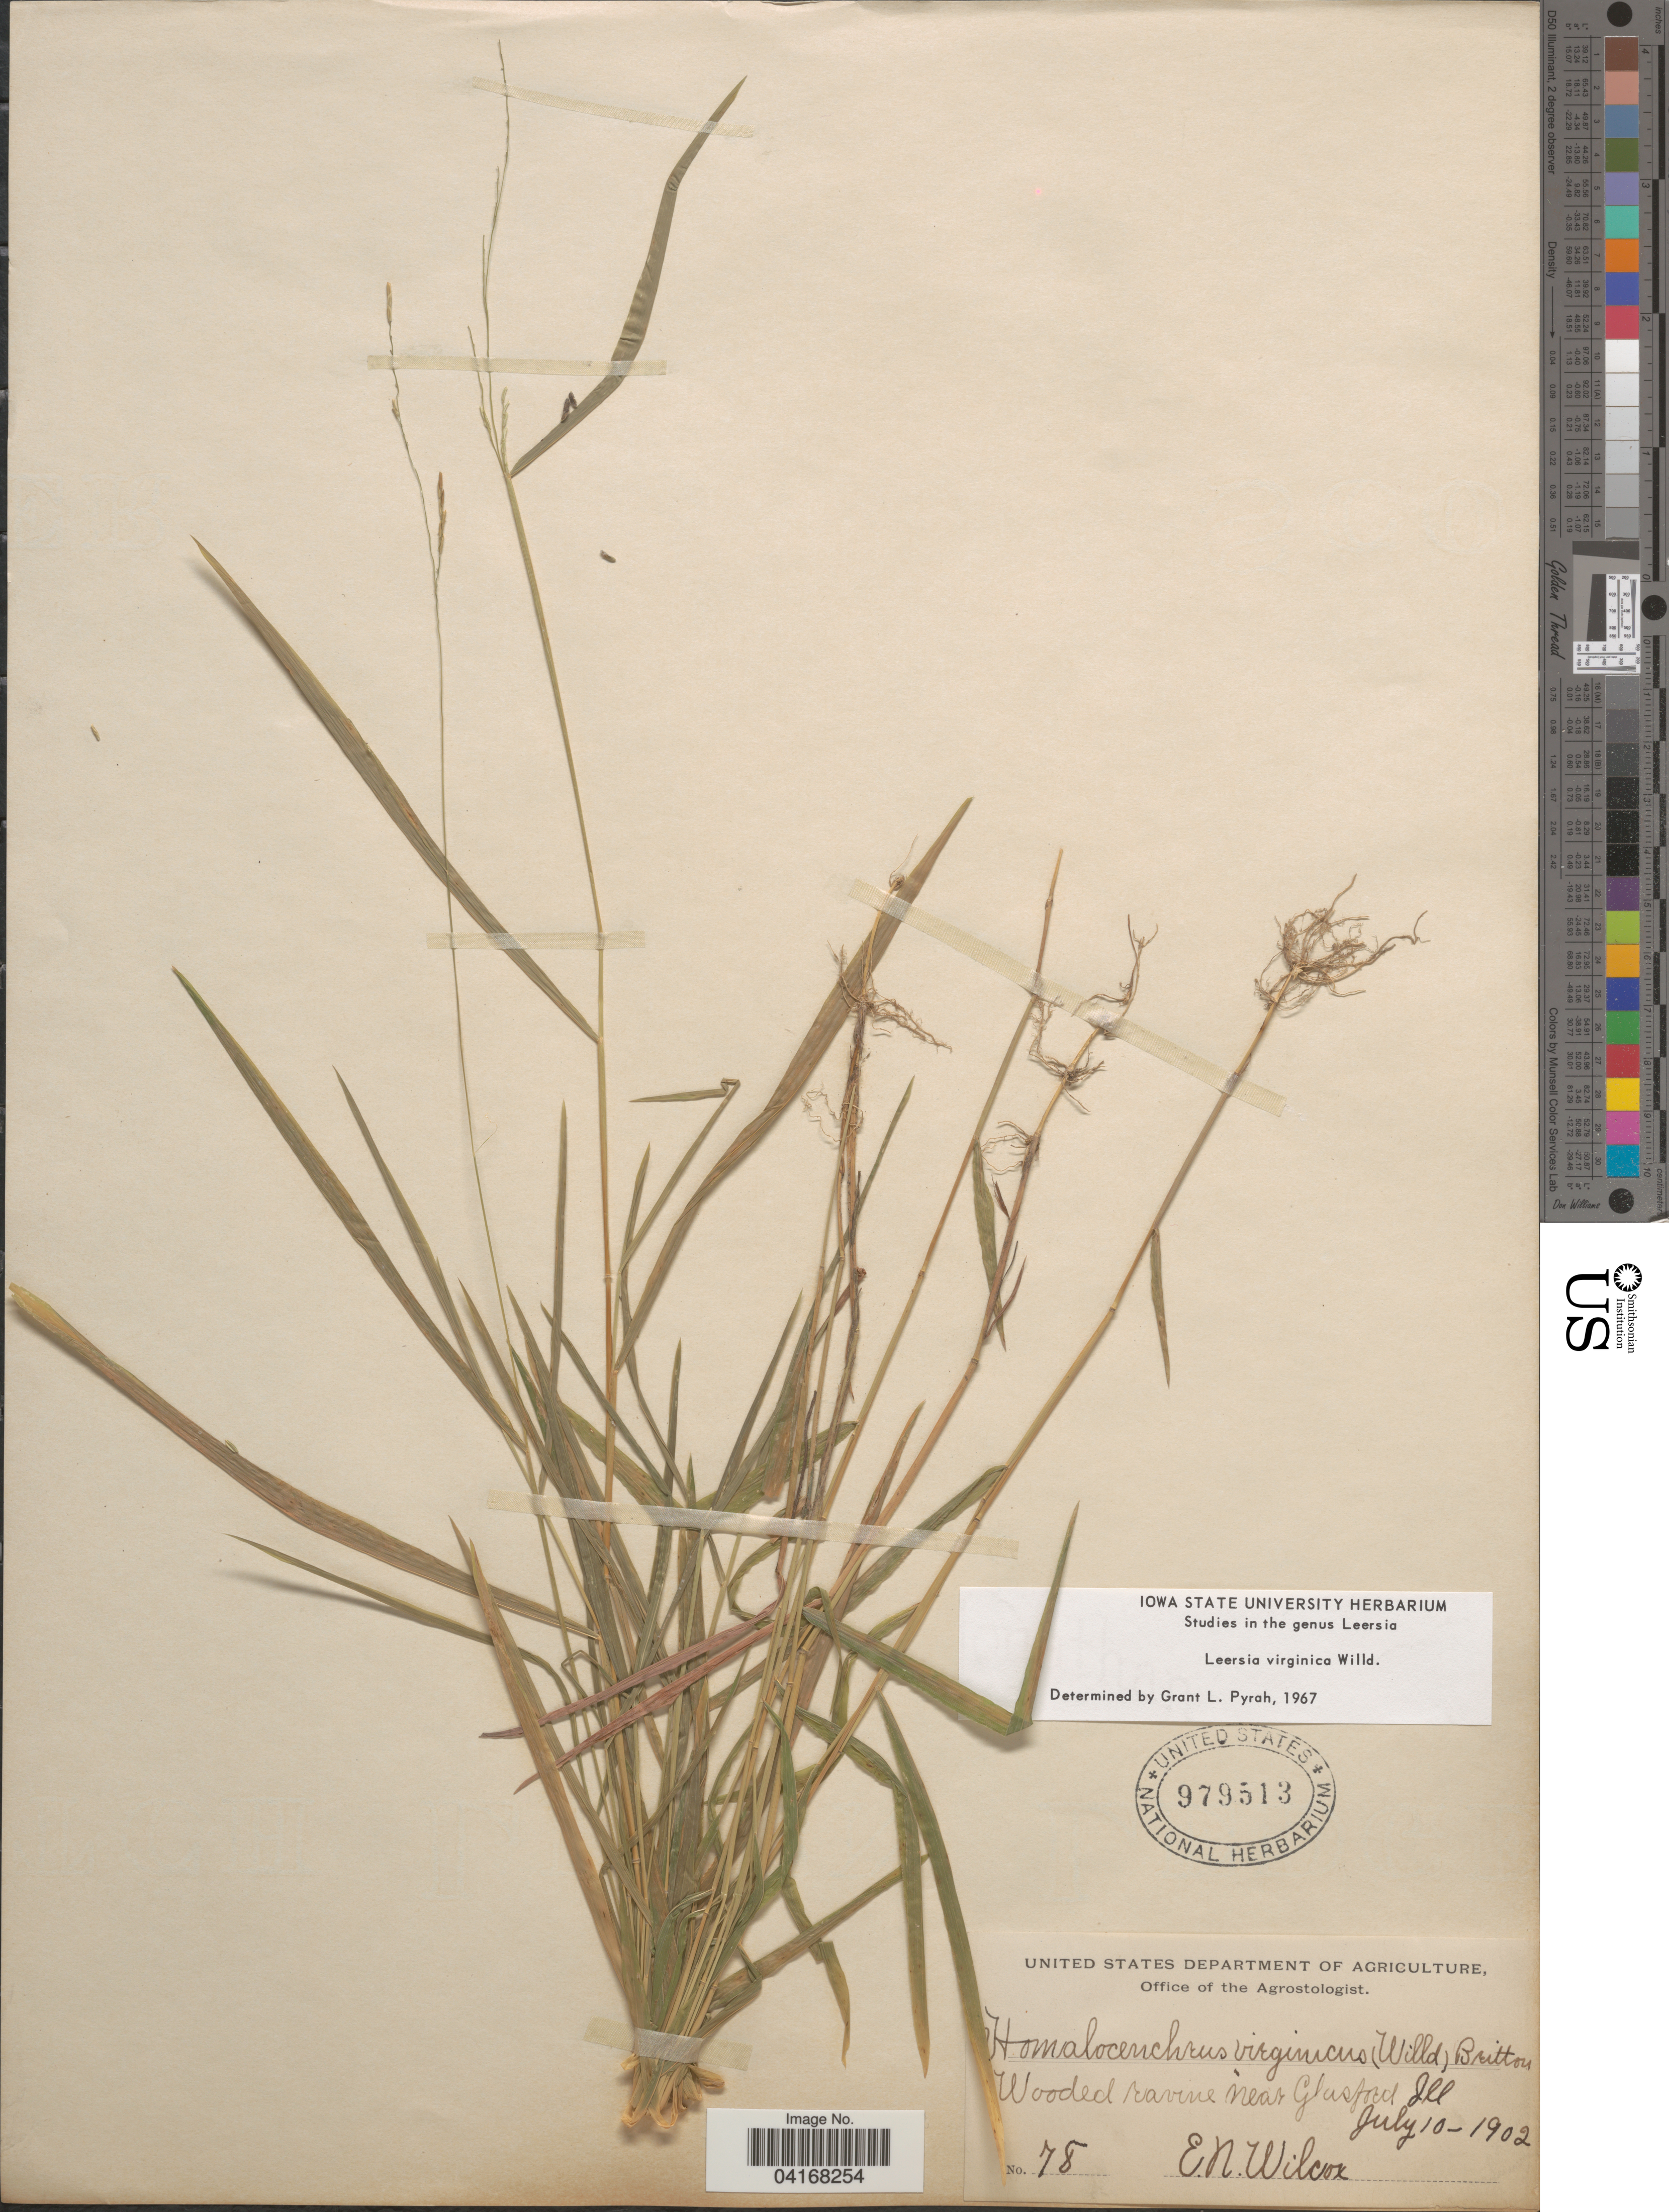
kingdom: Plantae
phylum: Tracheophyta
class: Liliopsida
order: Poales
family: Poaceae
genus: Leersia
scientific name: Leersia virginica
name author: Willd.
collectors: E. Wilcox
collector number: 78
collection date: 1902-07-10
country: United States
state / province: Illinois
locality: Wooded ravine near Glasford.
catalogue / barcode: US 979513